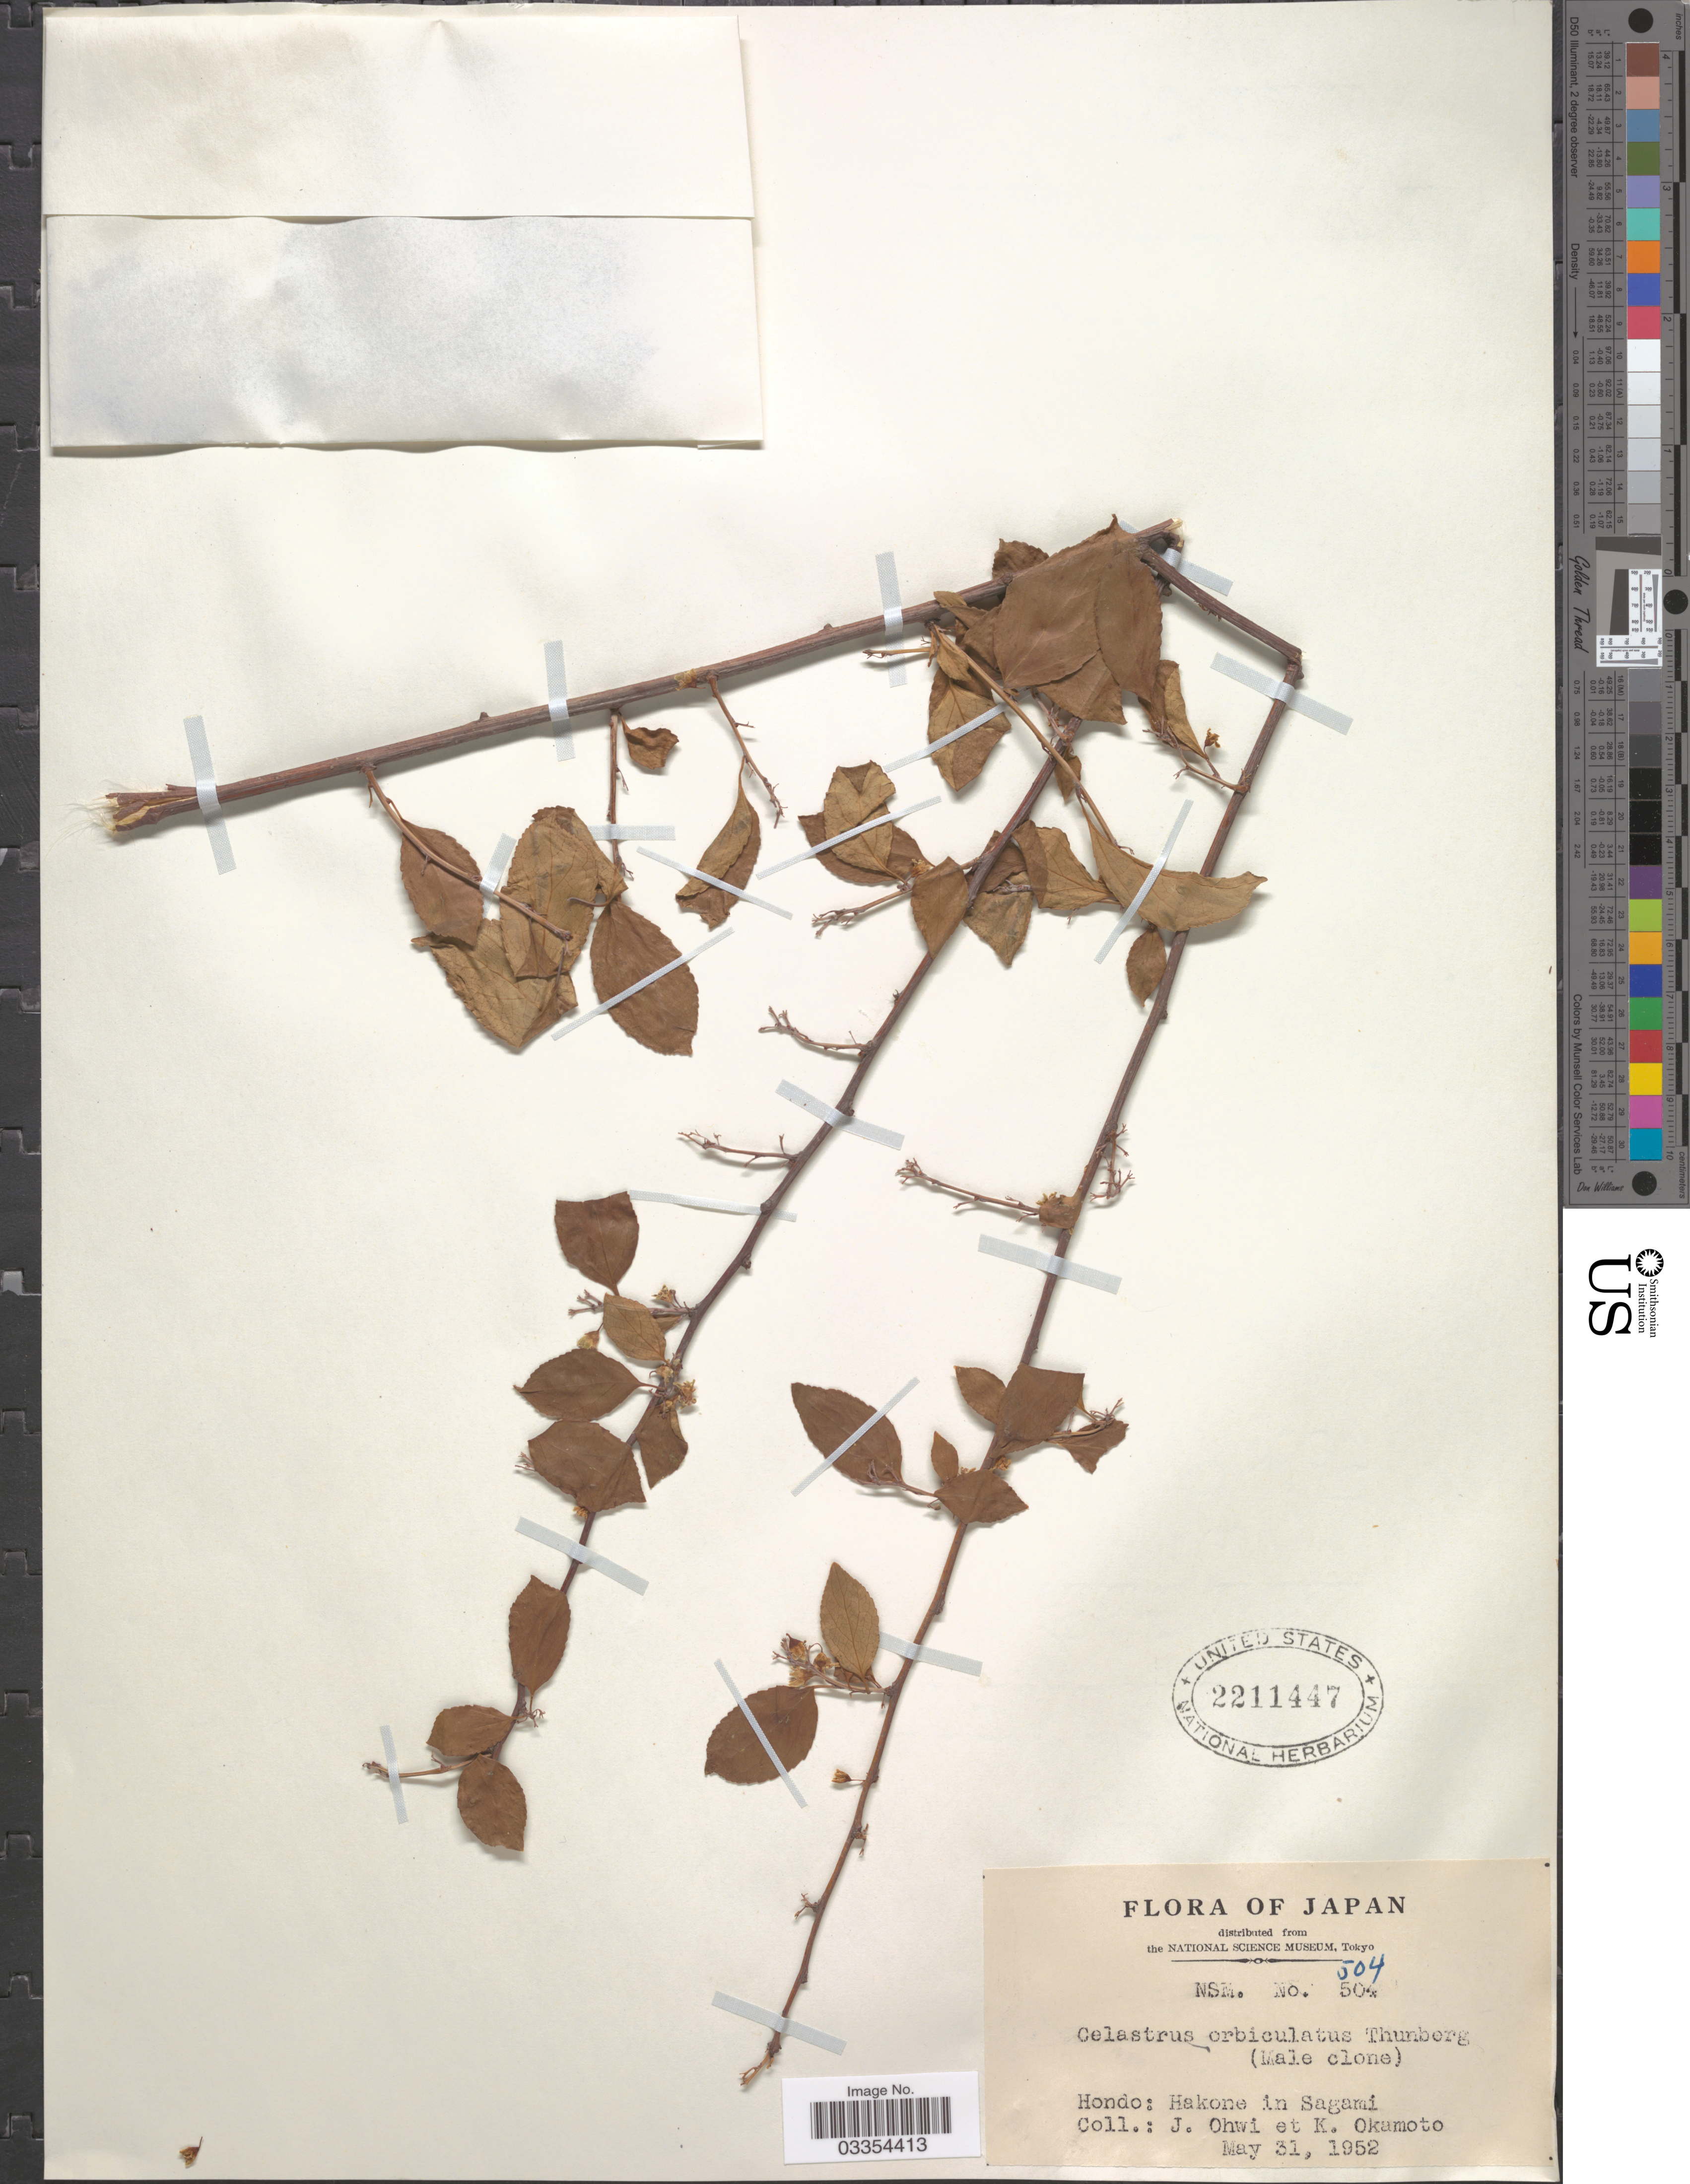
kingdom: Plantae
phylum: Tracheophyta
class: Magnoliopsida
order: Celastrales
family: Celastraceae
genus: Celastrus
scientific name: Celastrus orbiculatus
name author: Thunb.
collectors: J. Ohwi & K. Okamoto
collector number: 504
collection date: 1952-05-31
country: Japan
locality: Hondo: Hakone in Sagami.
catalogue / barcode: US 2211447